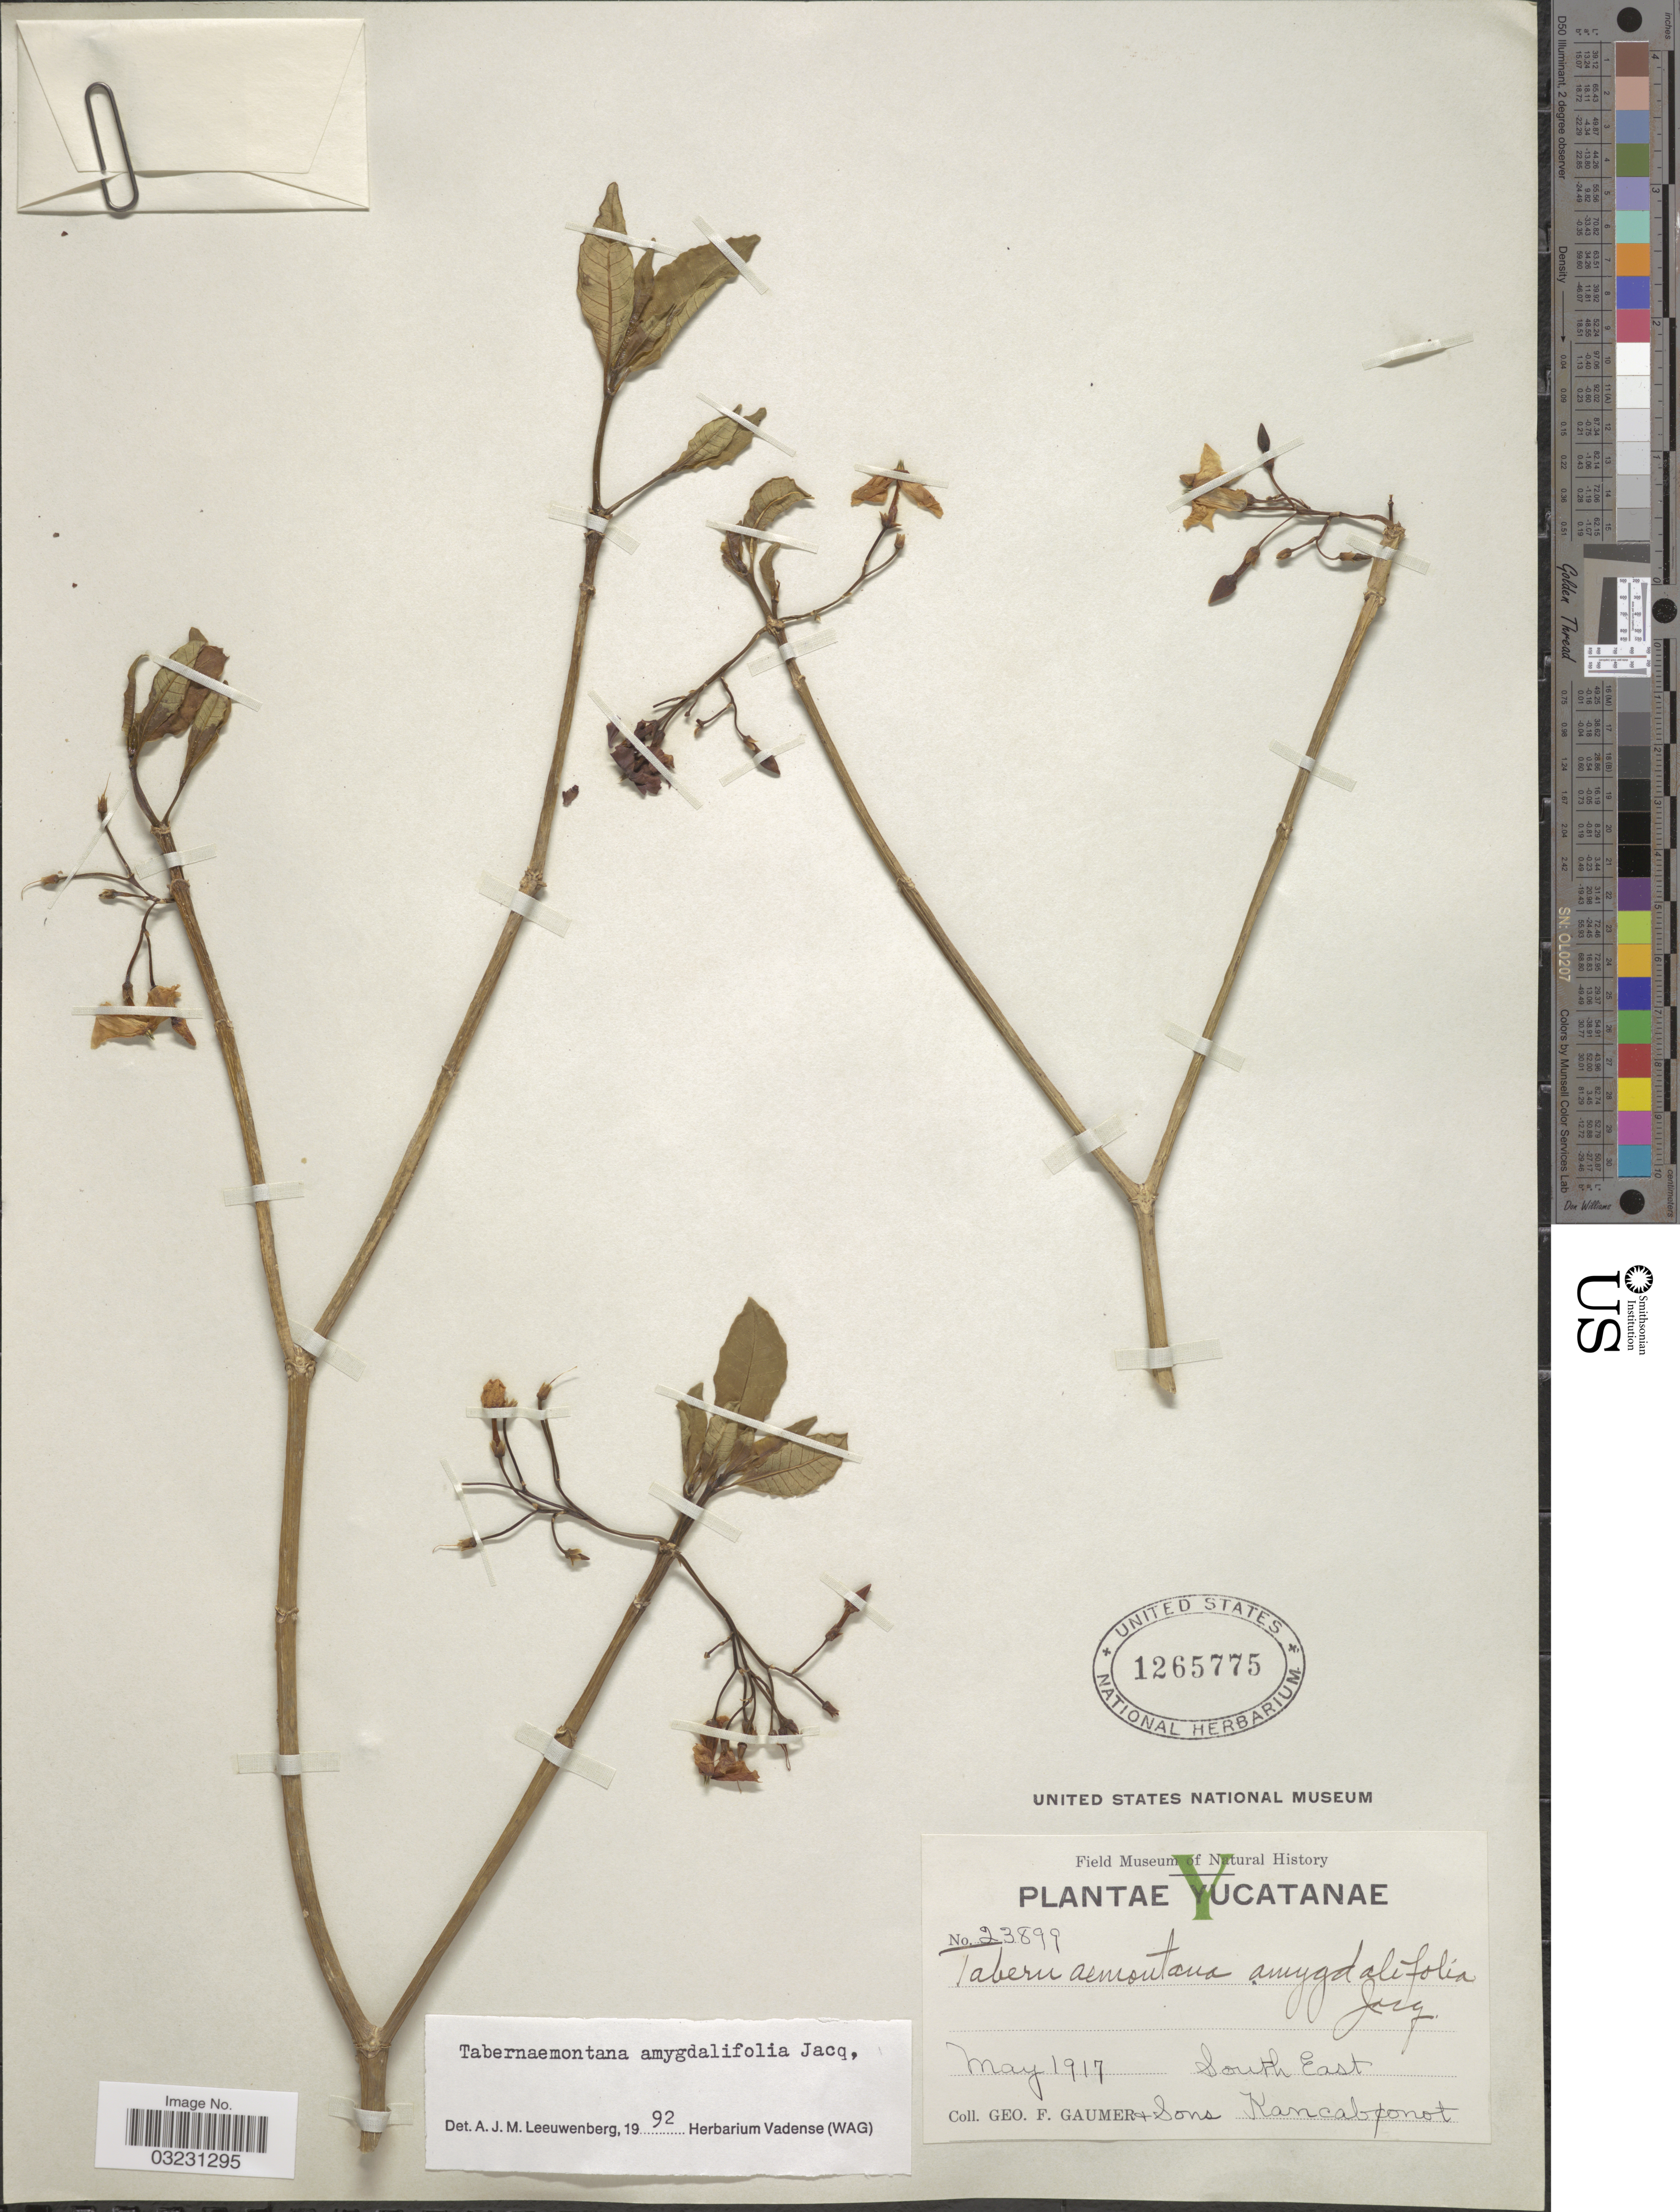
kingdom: Plantae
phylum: Tracheophyta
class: Magnoliopsida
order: Gentianales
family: Apocynaceae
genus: Tabernaemontana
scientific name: Tabernaemontana amygdalifolia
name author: Jacq.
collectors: G. F. Gaumer & Sons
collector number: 23899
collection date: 1917-05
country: Mexico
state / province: Yucatán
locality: South East, Kancabonot.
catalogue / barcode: US 1265775